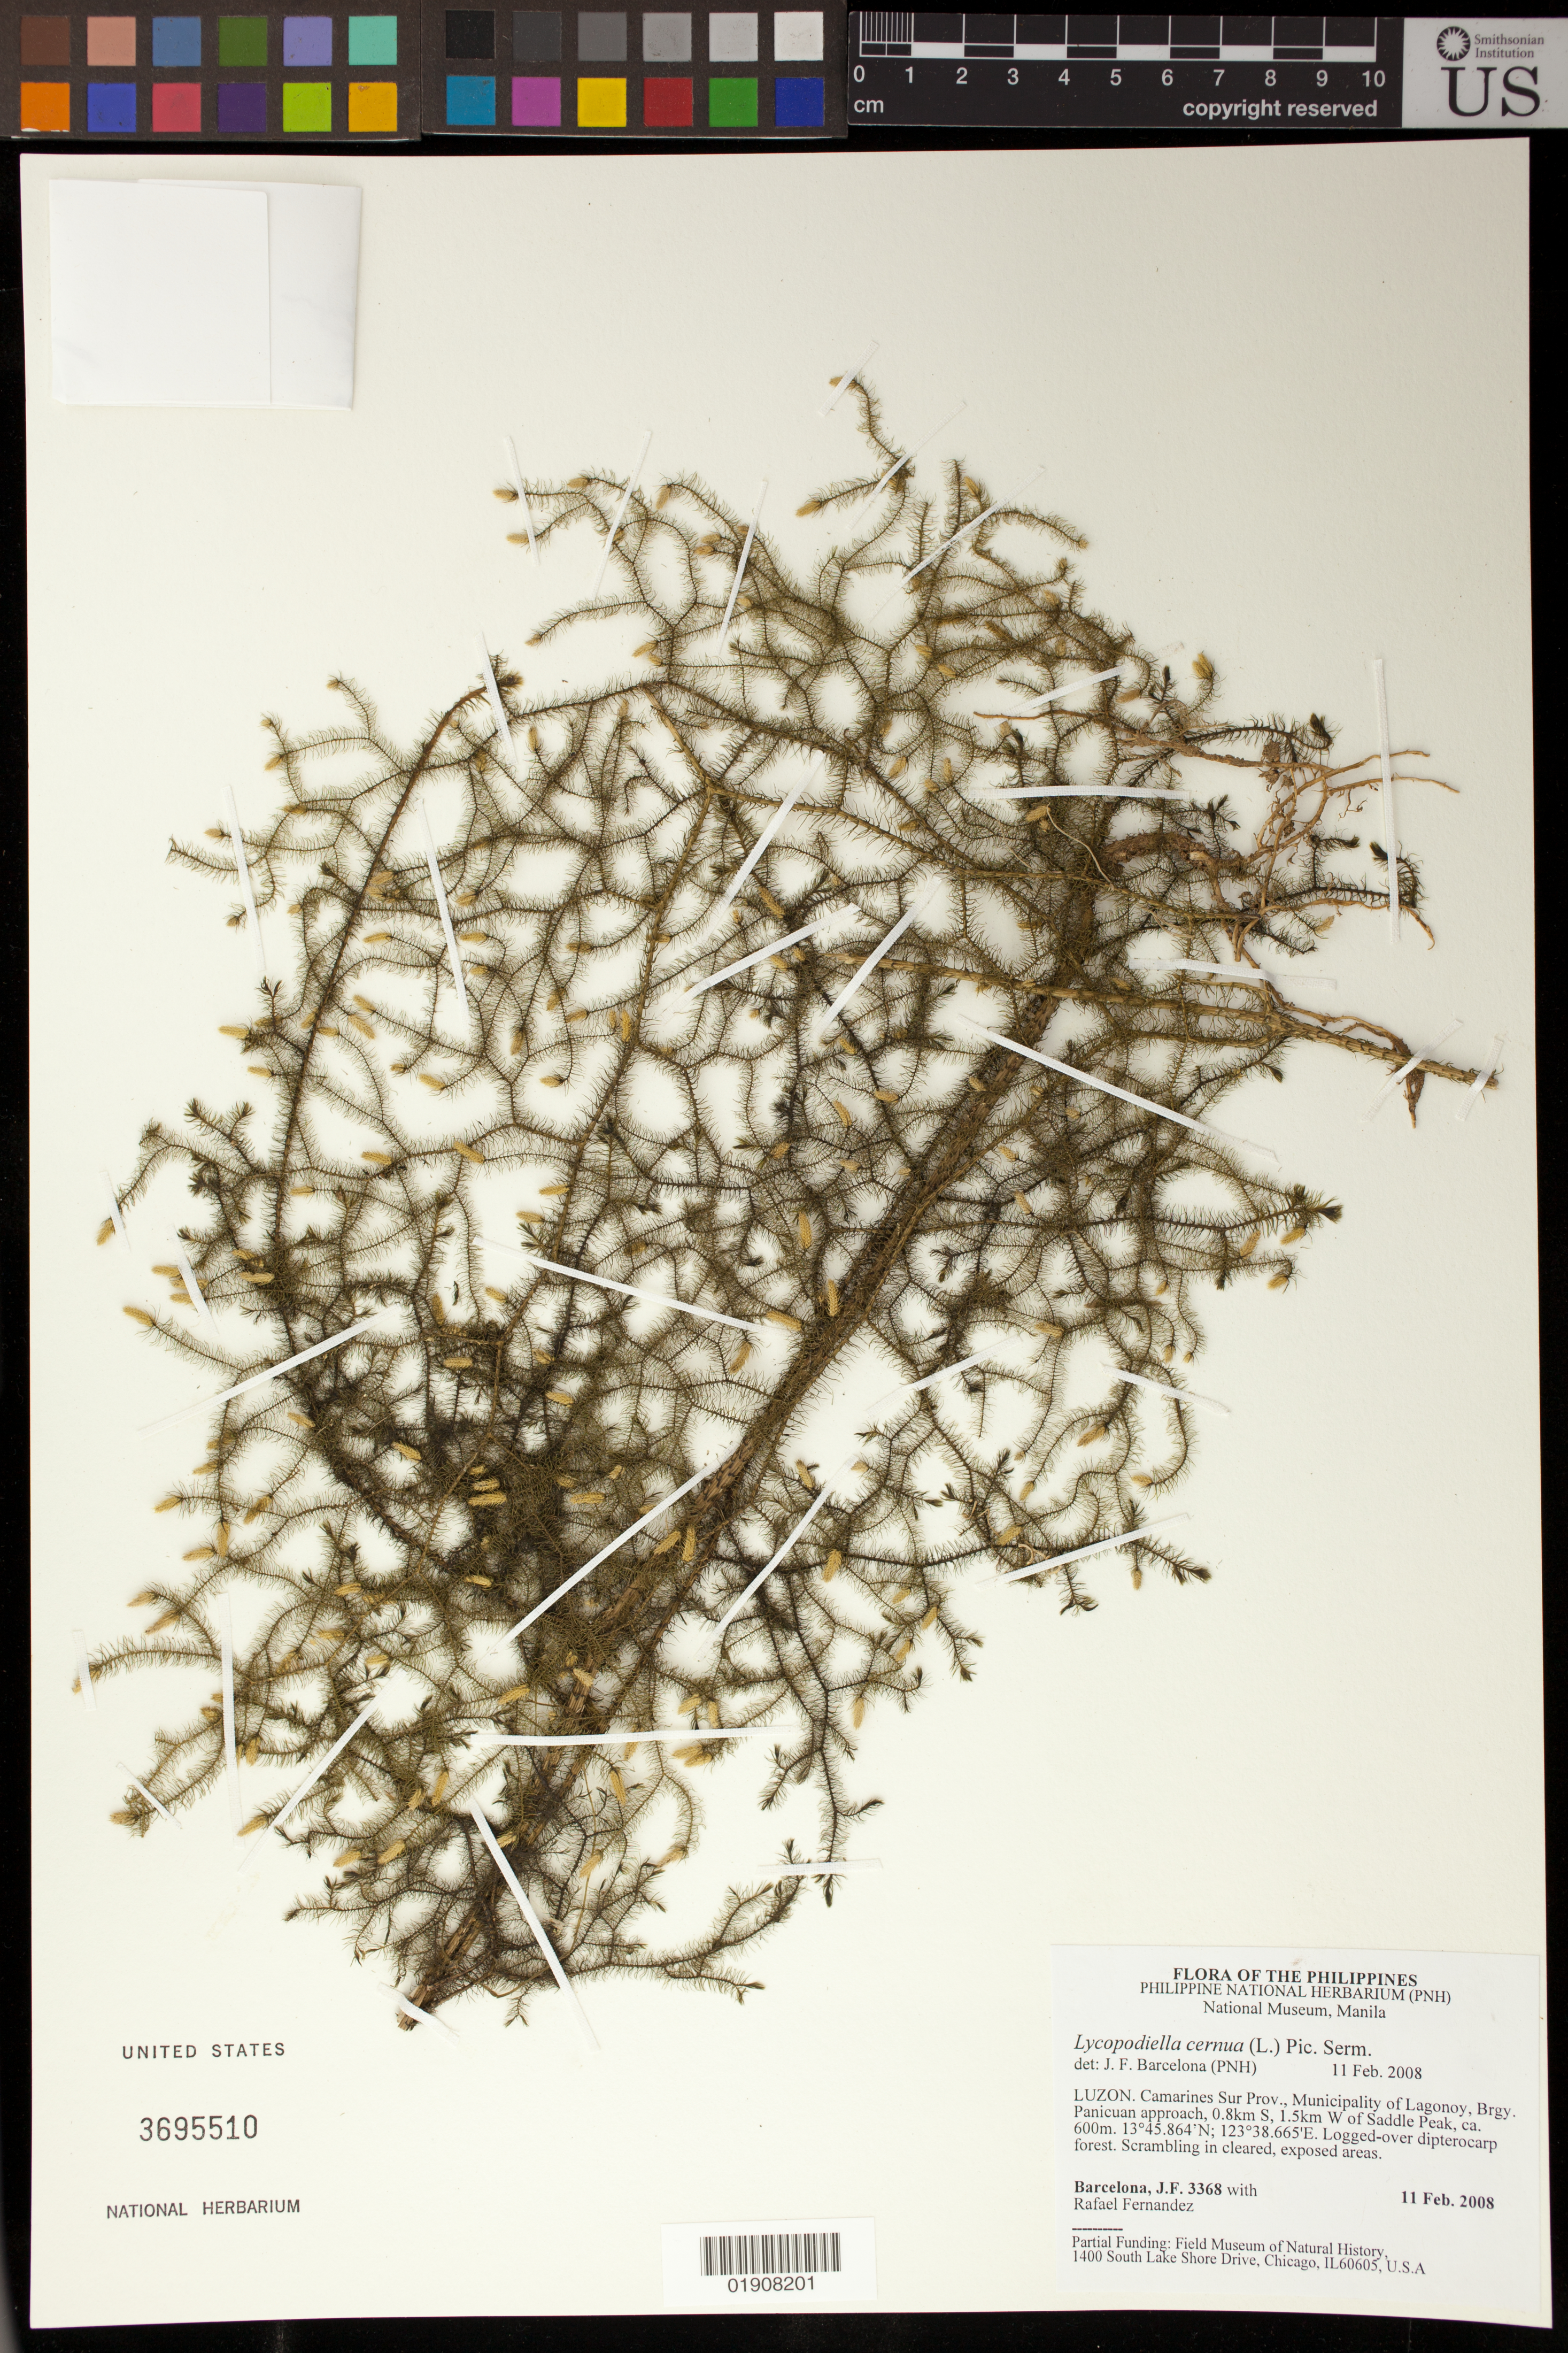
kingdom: Plantae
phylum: Tracheophyta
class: Lycopodiopsida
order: Lycopodiales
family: Lycopodiaceae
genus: Palhinhaea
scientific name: Palhinhaea cernua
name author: (L.) Vasc. & Franco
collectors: J. F. Barcelona & R. Fernandez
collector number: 3368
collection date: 2008-02-11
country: Philippines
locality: Luzon, Camarines Sur Prov., Municipality of Lagonoy, Brgy. Panicuan approach, 0.8km S, 1.5km W of Saddle Peak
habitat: Logged-over dipterocarp forest. Scrambling in cleared, exposed areas.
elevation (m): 600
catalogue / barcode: US 3695510